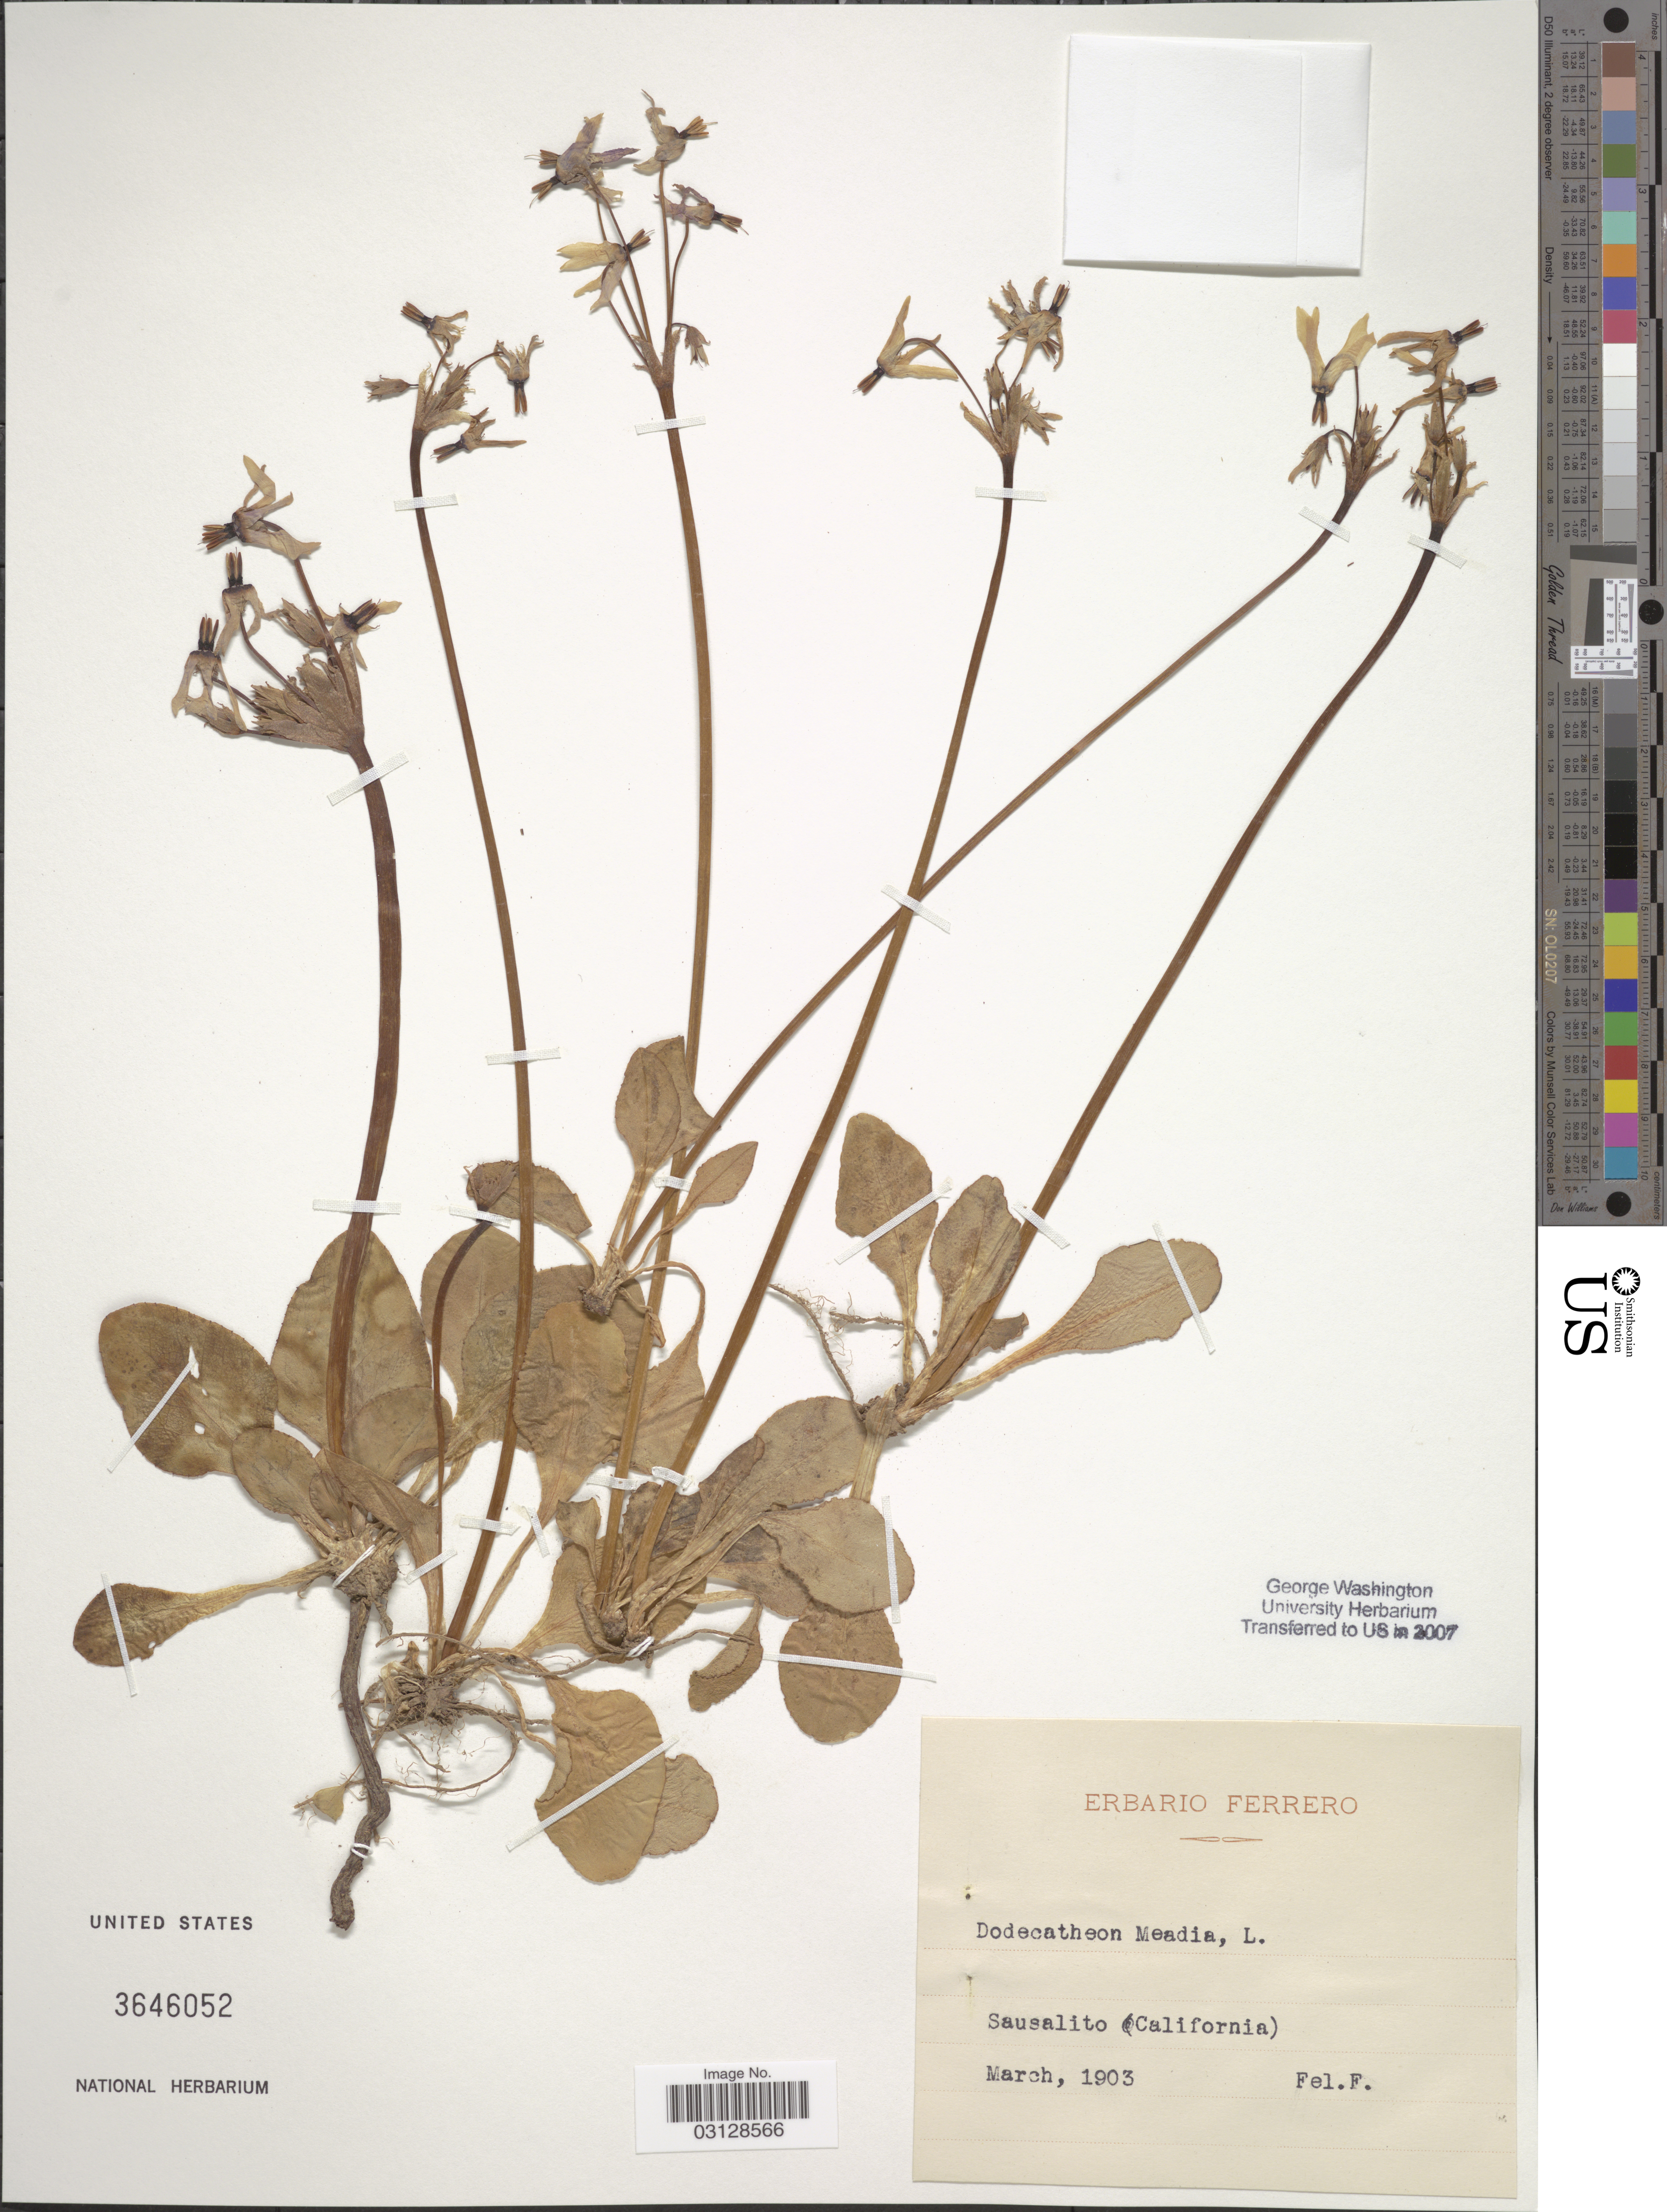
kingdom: Plantae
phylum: Tracheophyta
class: Magnoliopsida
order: Ericales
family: Primulaceae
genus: Dodecatheon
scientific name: Dodecatheon meadia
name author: L.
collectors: F. Ferrero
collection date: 1903-03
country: United States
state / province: California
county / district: Marin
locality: Sausalito.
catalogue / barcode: US 3646052